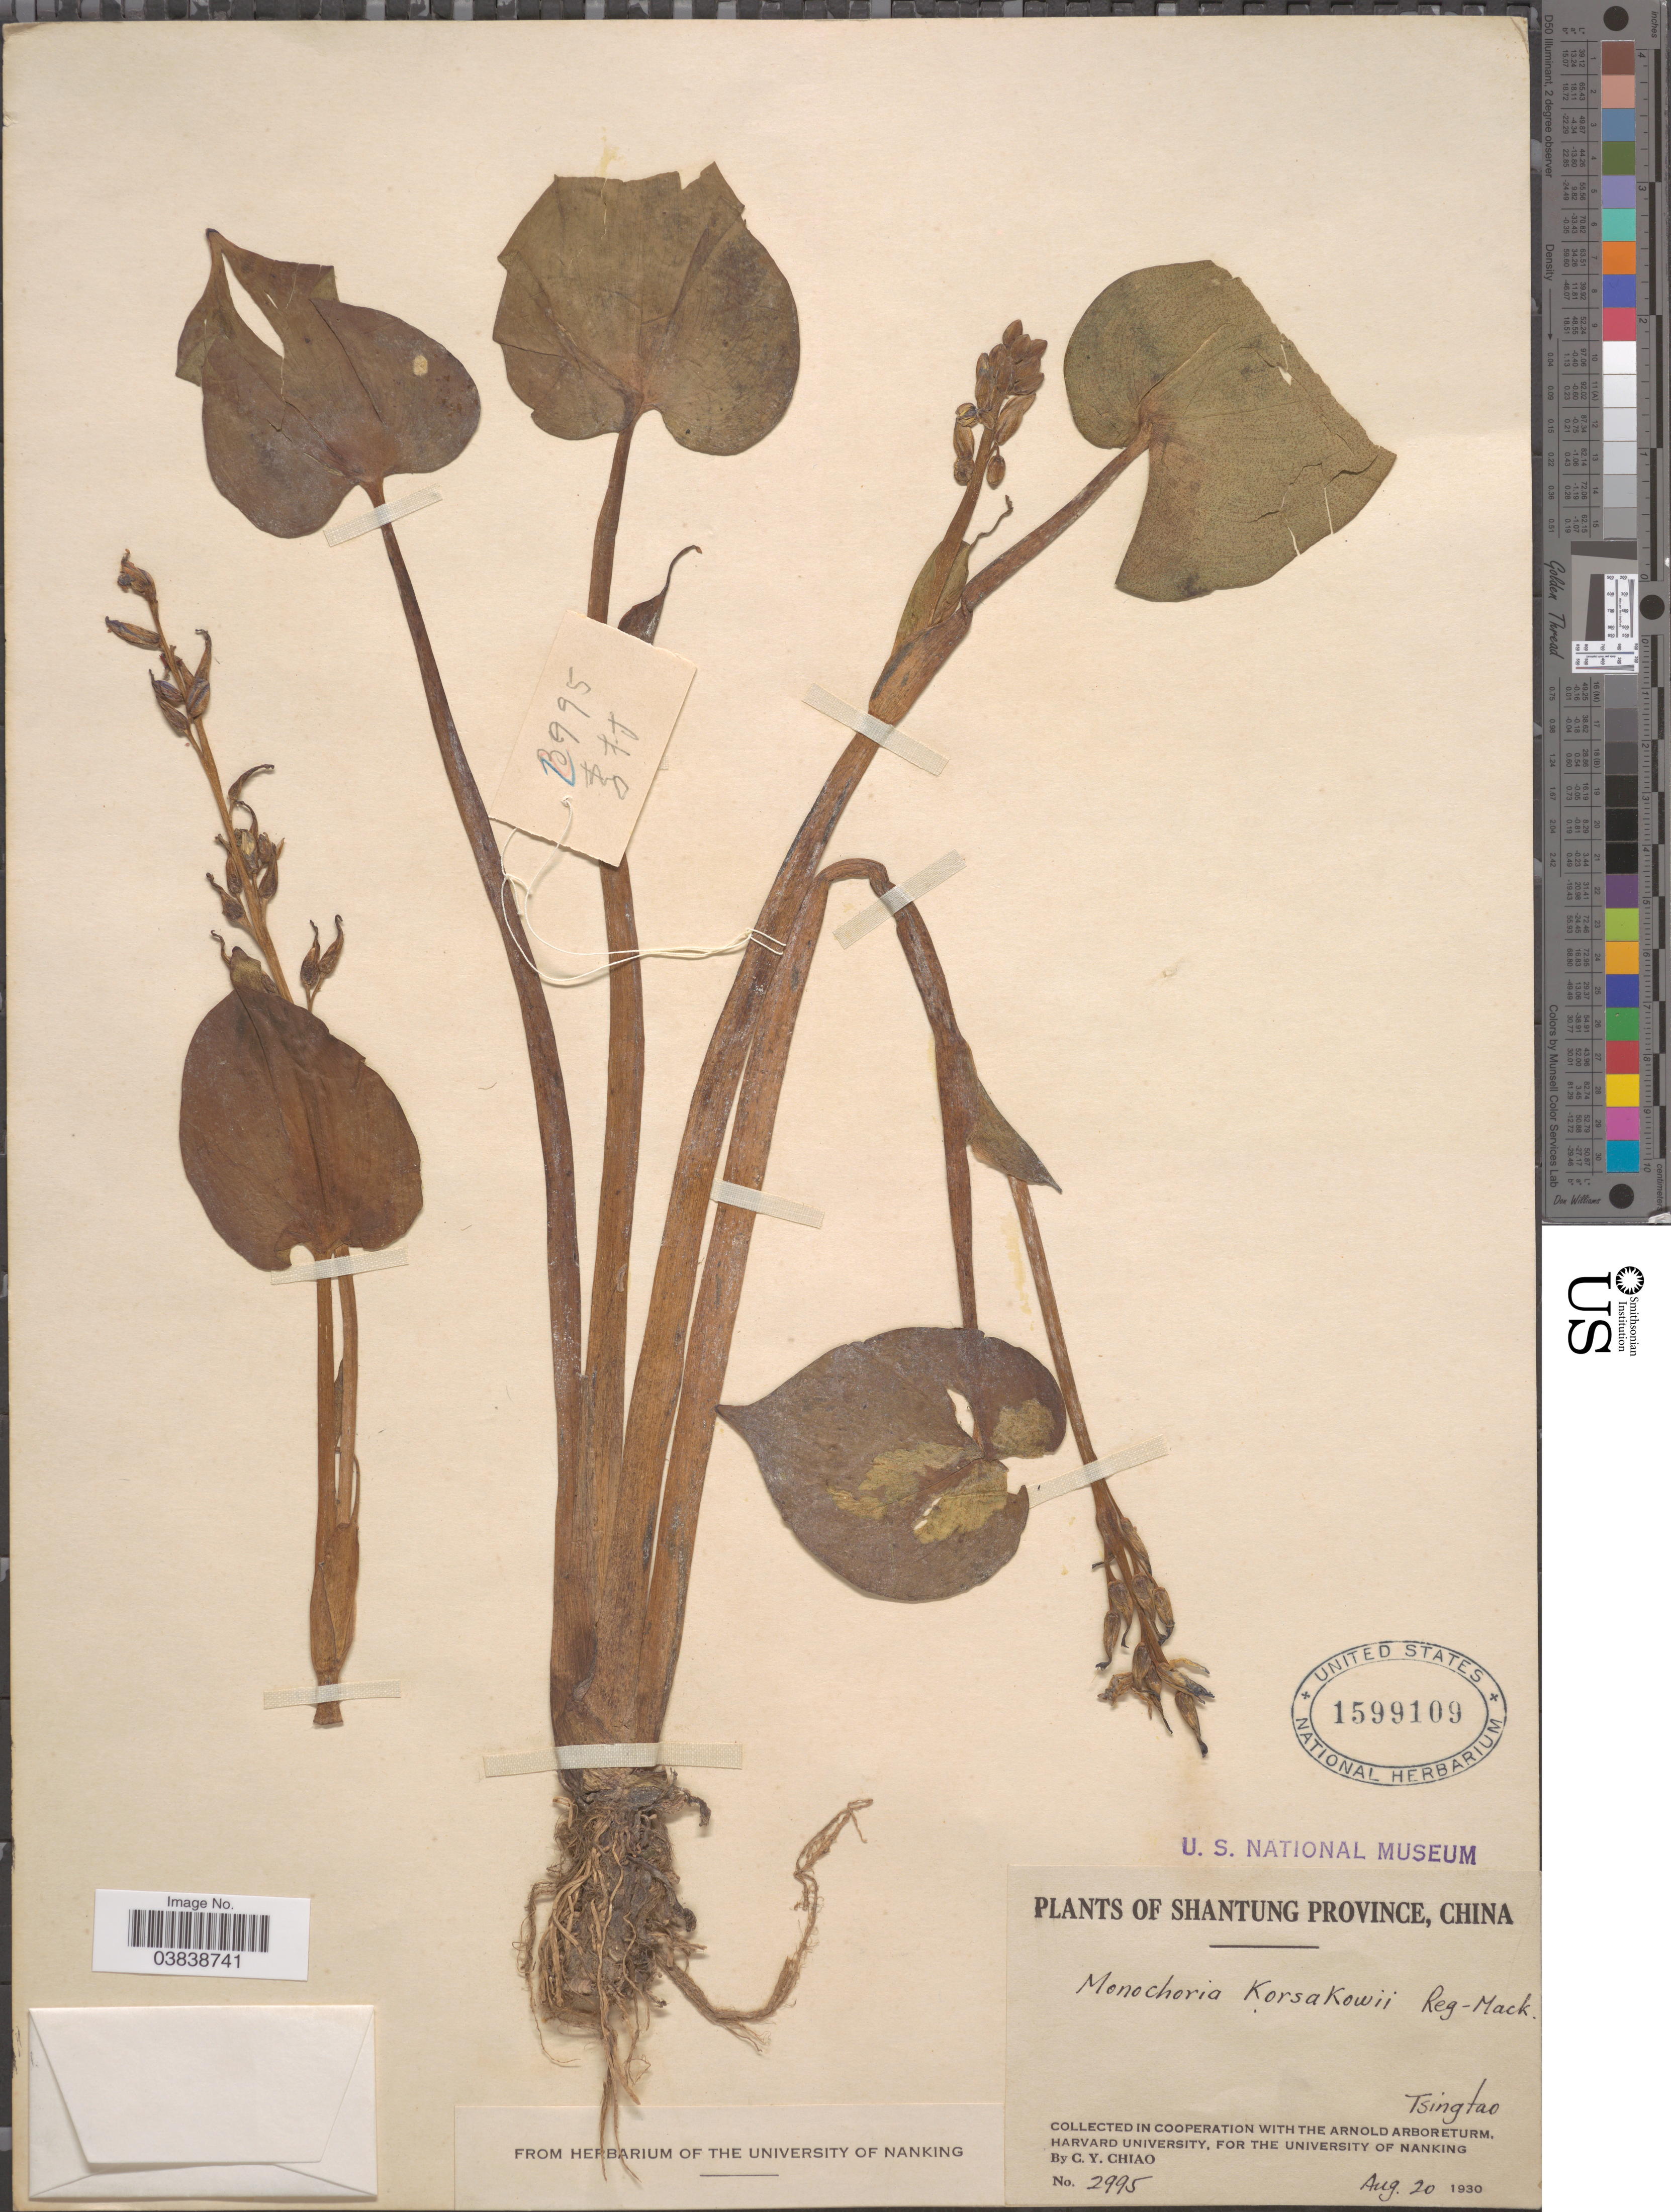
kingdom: Plantae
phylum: Tracheophyta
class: Liliopsida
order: Commelinales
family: Pontederiaceae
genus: Monochoria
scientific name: Monochoria korsakowii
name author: Regel & Maack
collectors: C. Y. Chiao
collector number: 2995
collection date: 1930-08-20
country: China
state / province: Shandong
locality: Shantung Province. Tsingtao.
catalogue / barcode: US 1599109